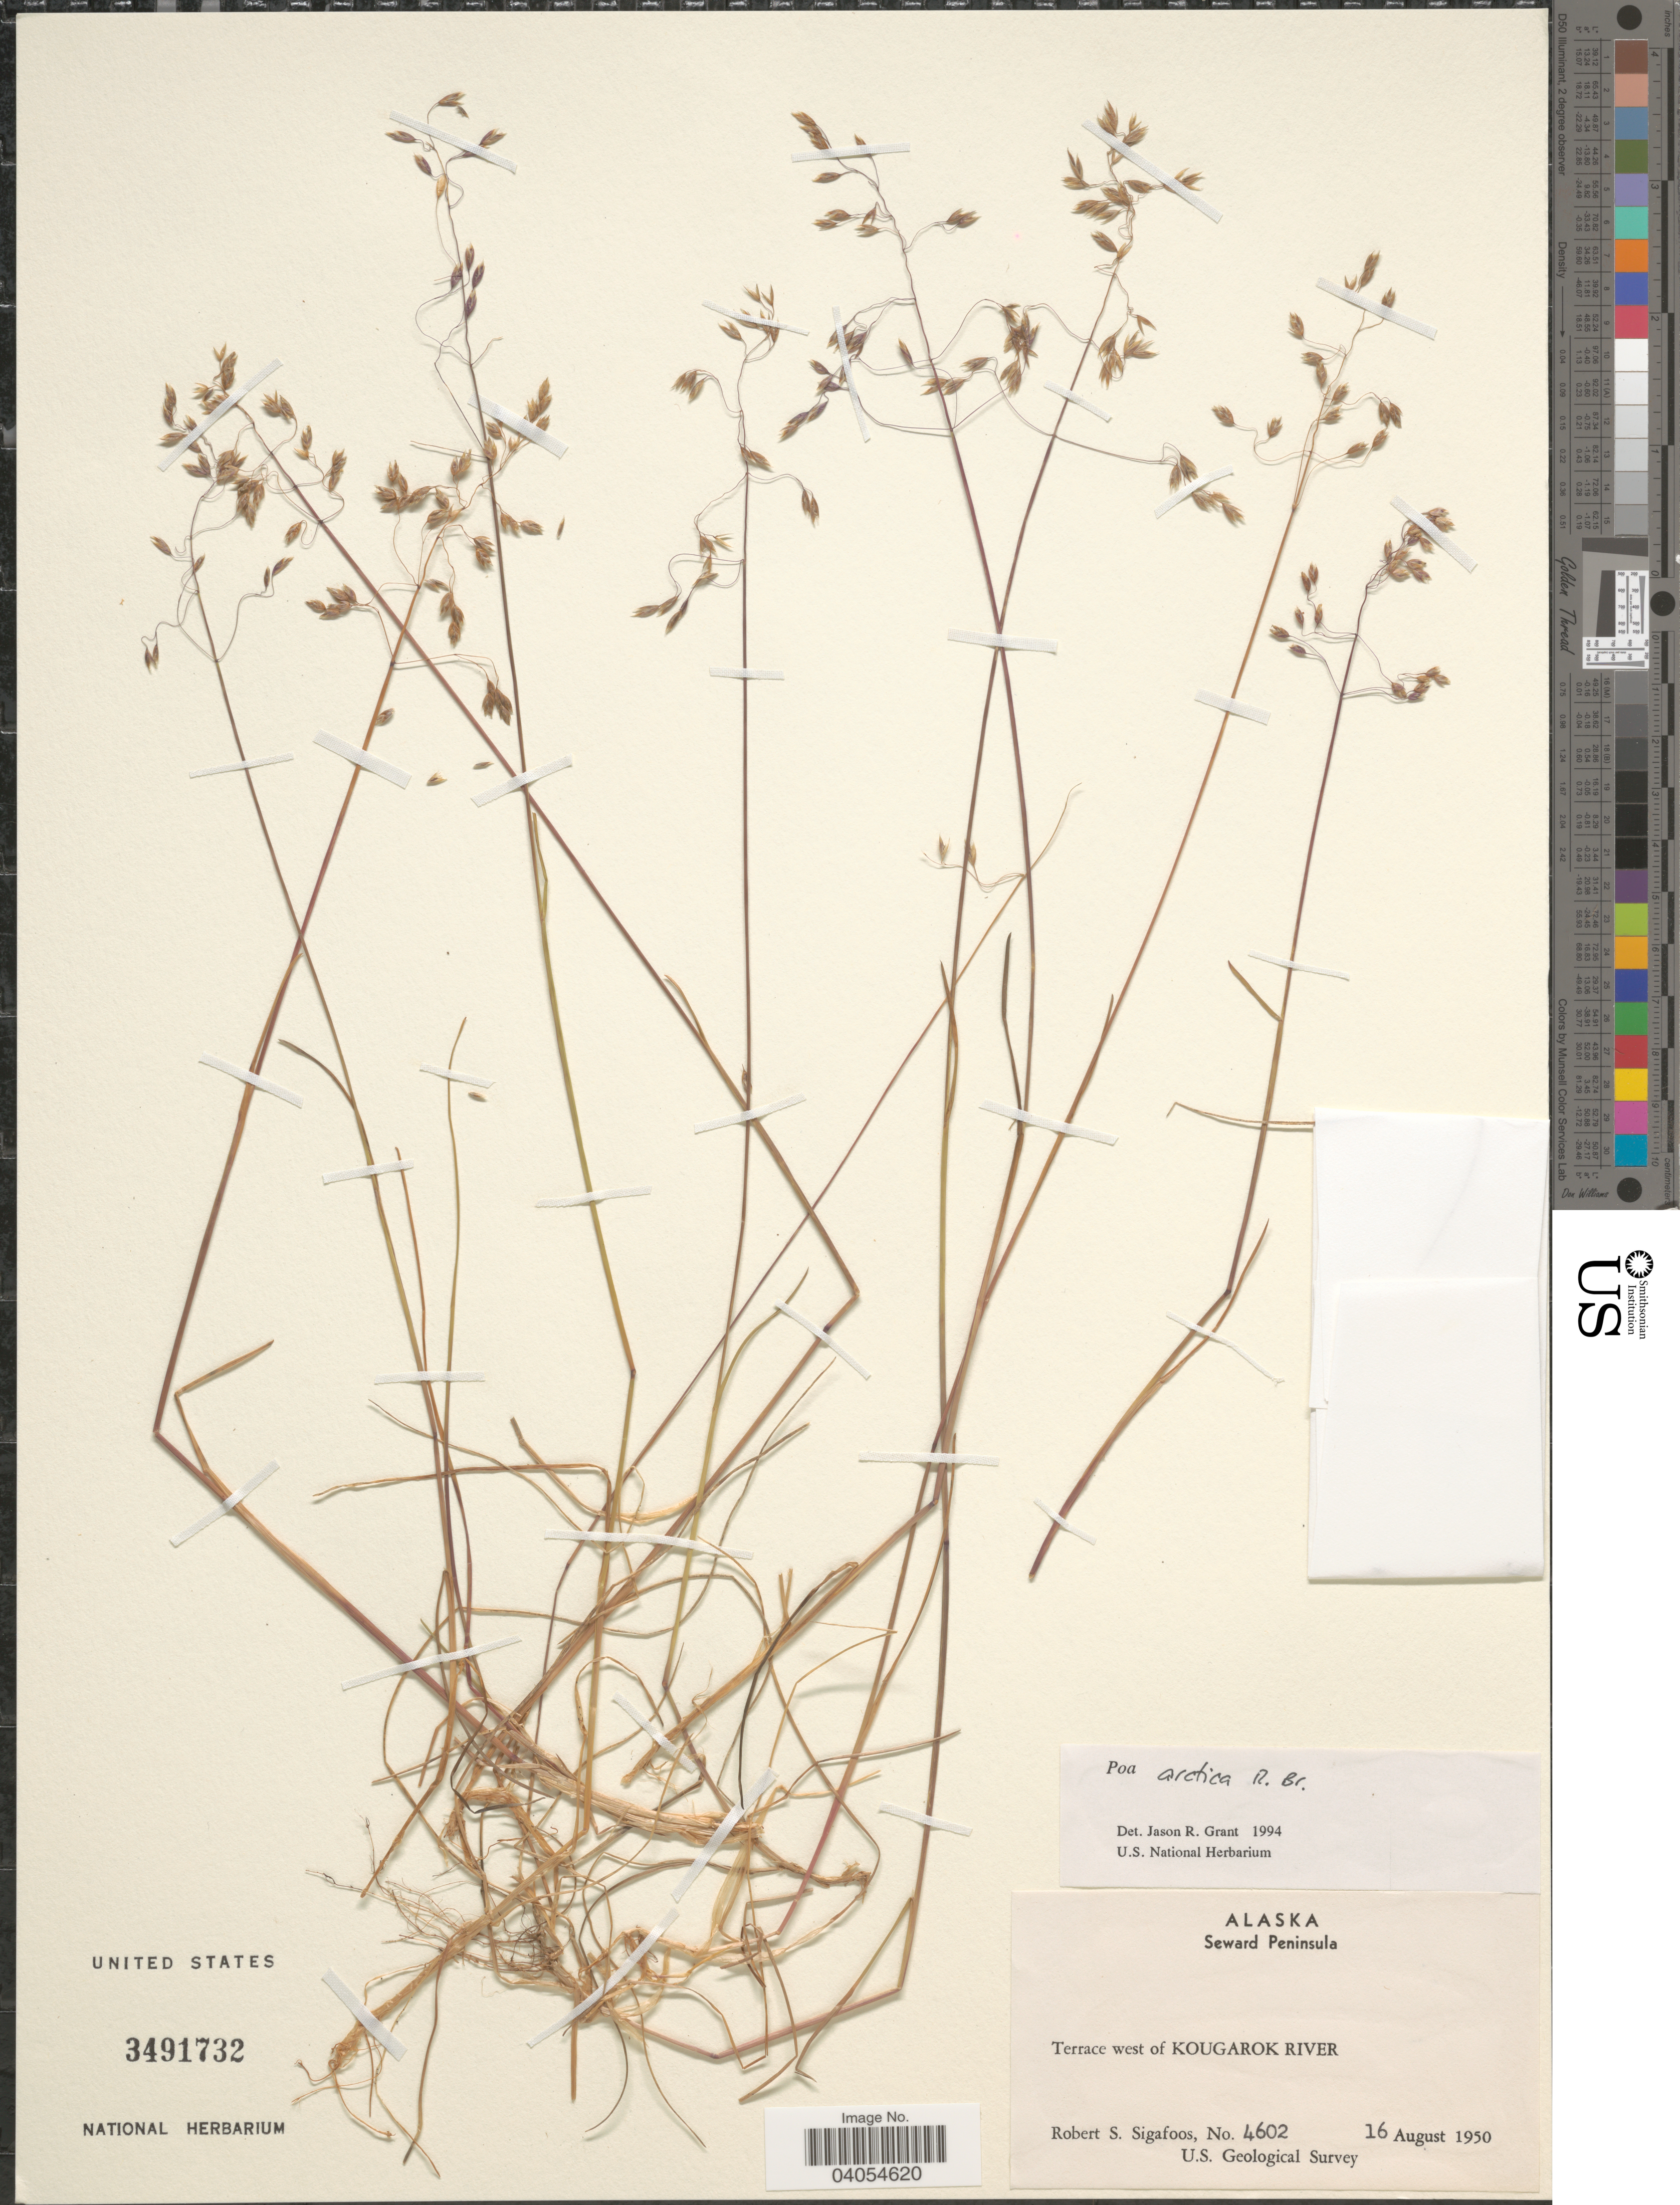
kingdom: Plantae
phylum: Tracheophyta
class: Liliopsida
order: Poales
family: Poaceae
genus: Poa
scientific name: Poa arctica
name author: R. Br.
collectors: R. Sigafoos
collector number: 4602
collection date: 1950-08-16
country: United States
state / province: Alaska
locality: Seward Peninsula. Terrace west of Kougarok River.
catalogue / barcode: US 3491732